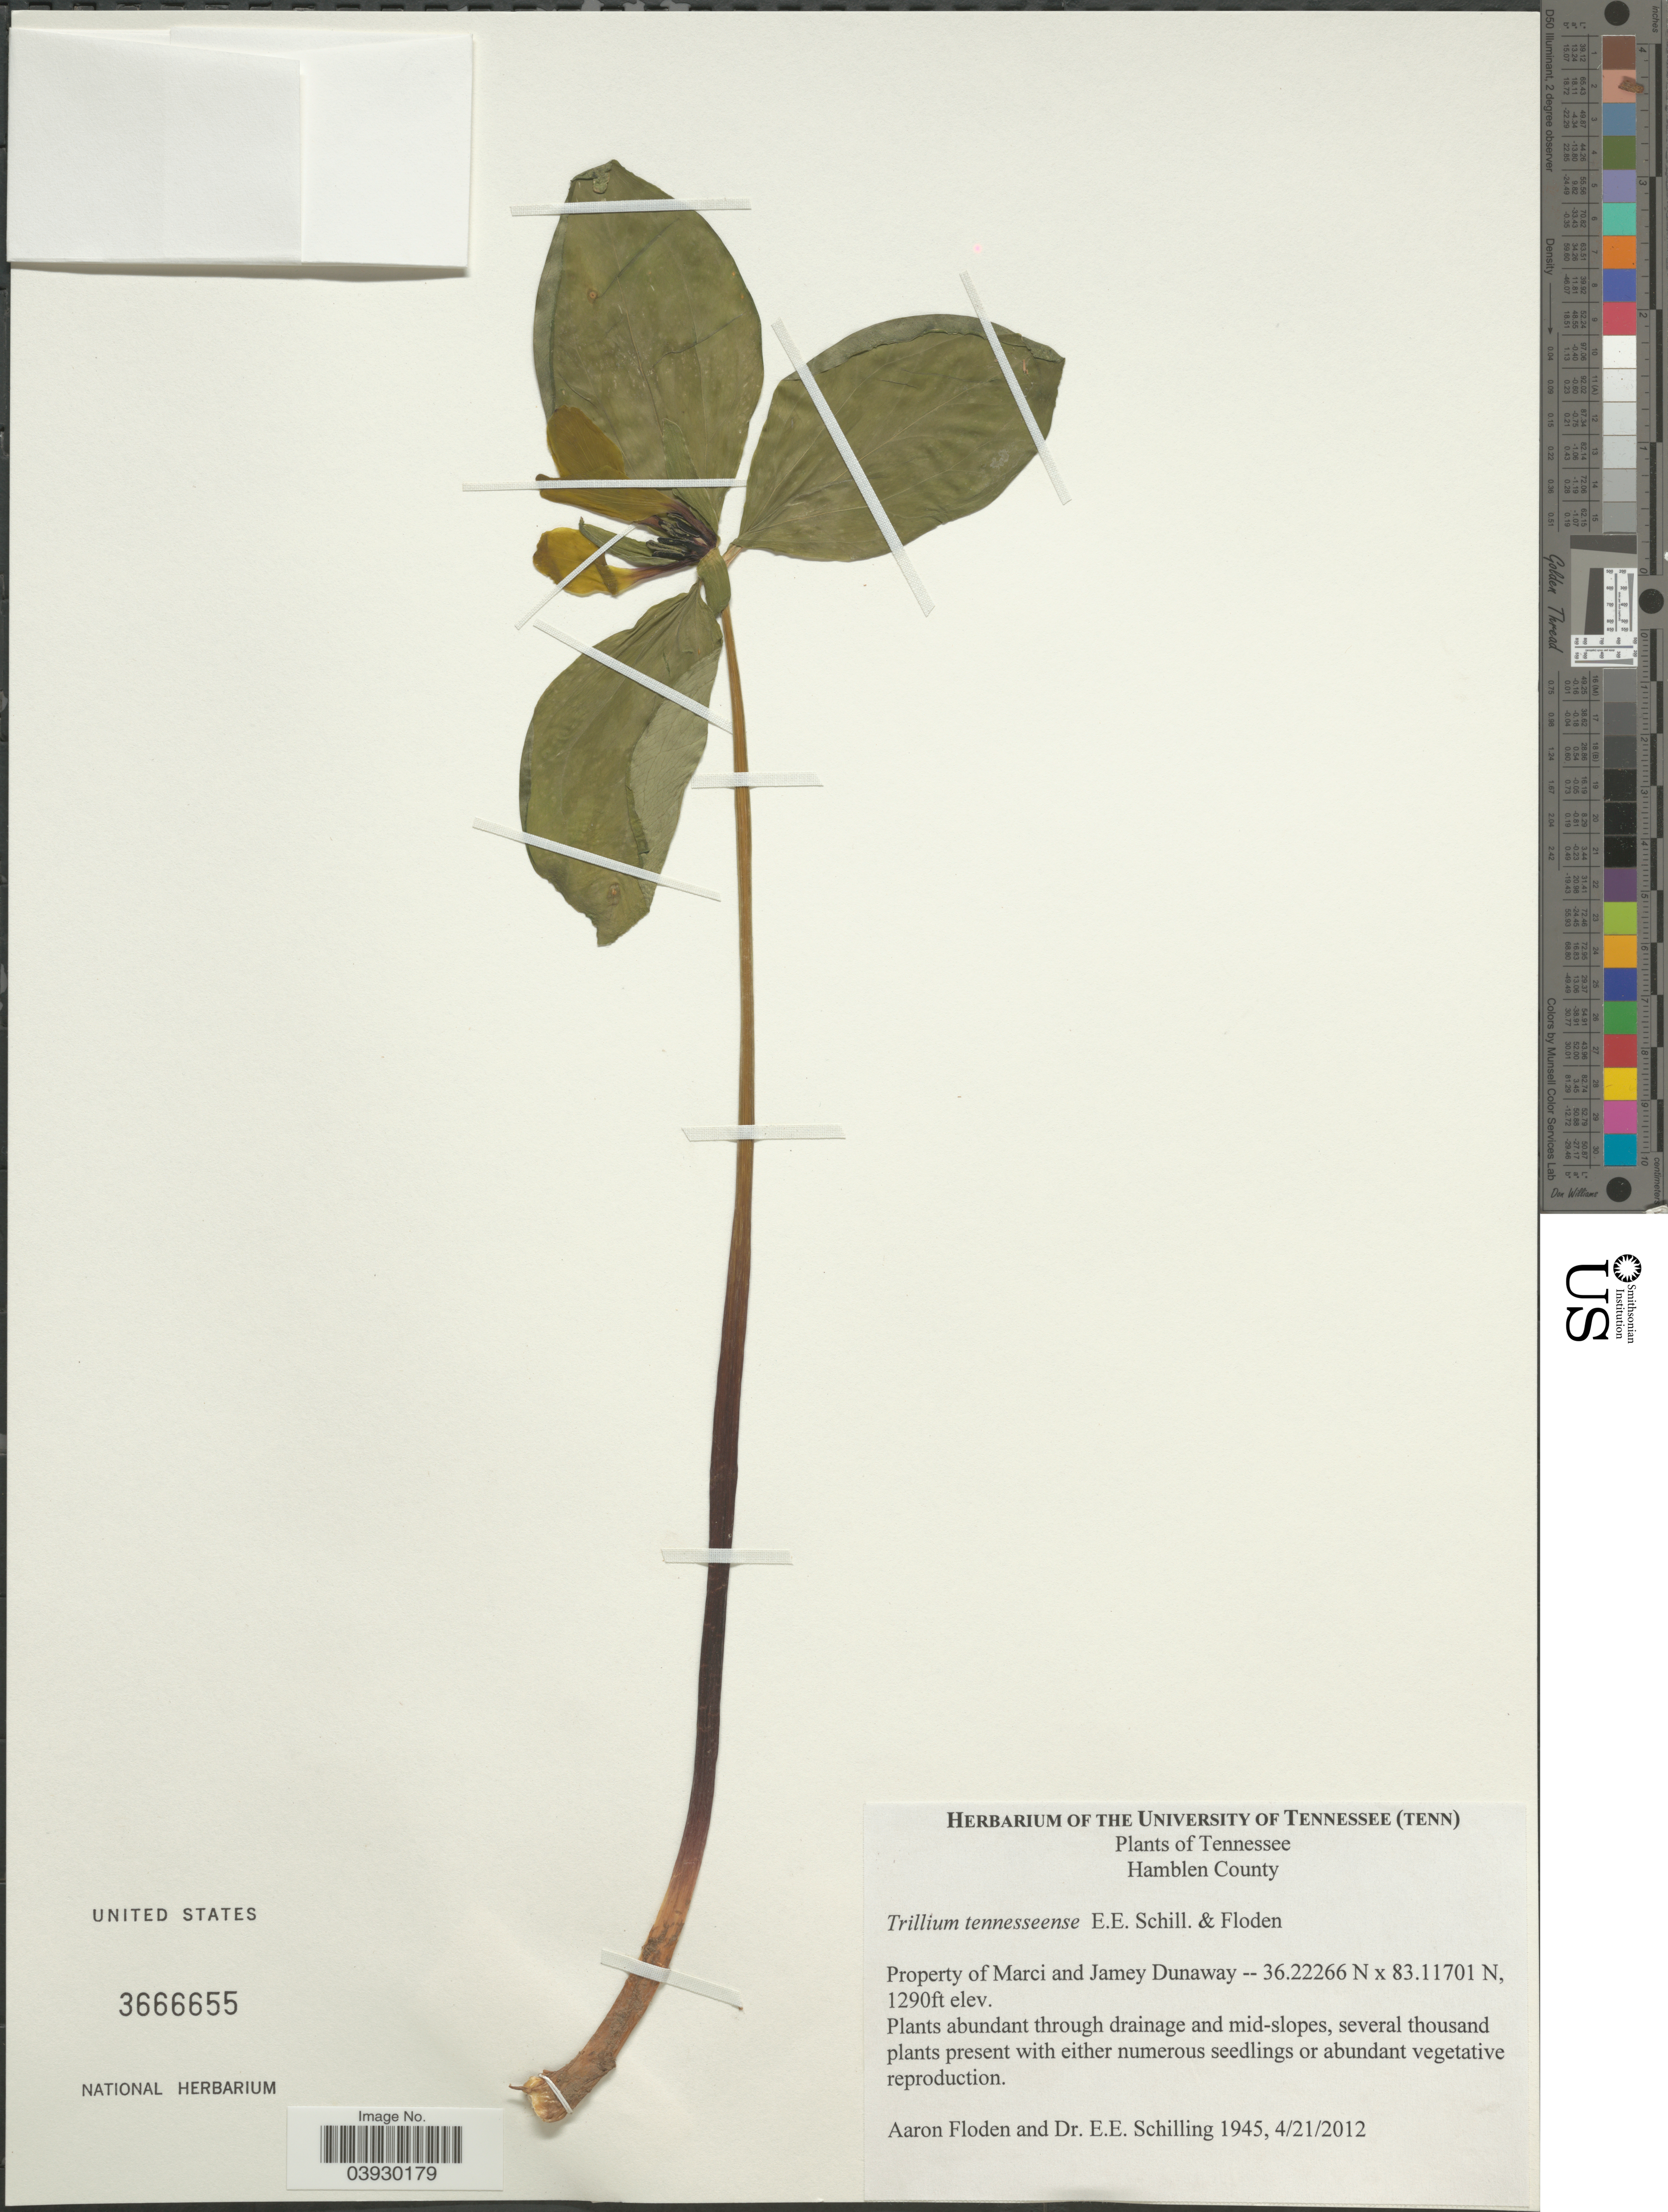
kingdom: Plantae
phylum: Tracheophyta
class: Liliopsida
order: Liliales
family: Melanthiaceae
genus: Trillium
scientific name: Trillium tennesseense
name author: E.E. Schill. & Floden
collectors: A. Floden & E. E. Schilling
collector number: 1945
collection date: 2012-04-21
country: United States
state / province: Tennessee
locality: Hamblen County. Property of Marci and Jamey Dunaway.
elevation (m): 393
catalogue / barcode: US 3666655